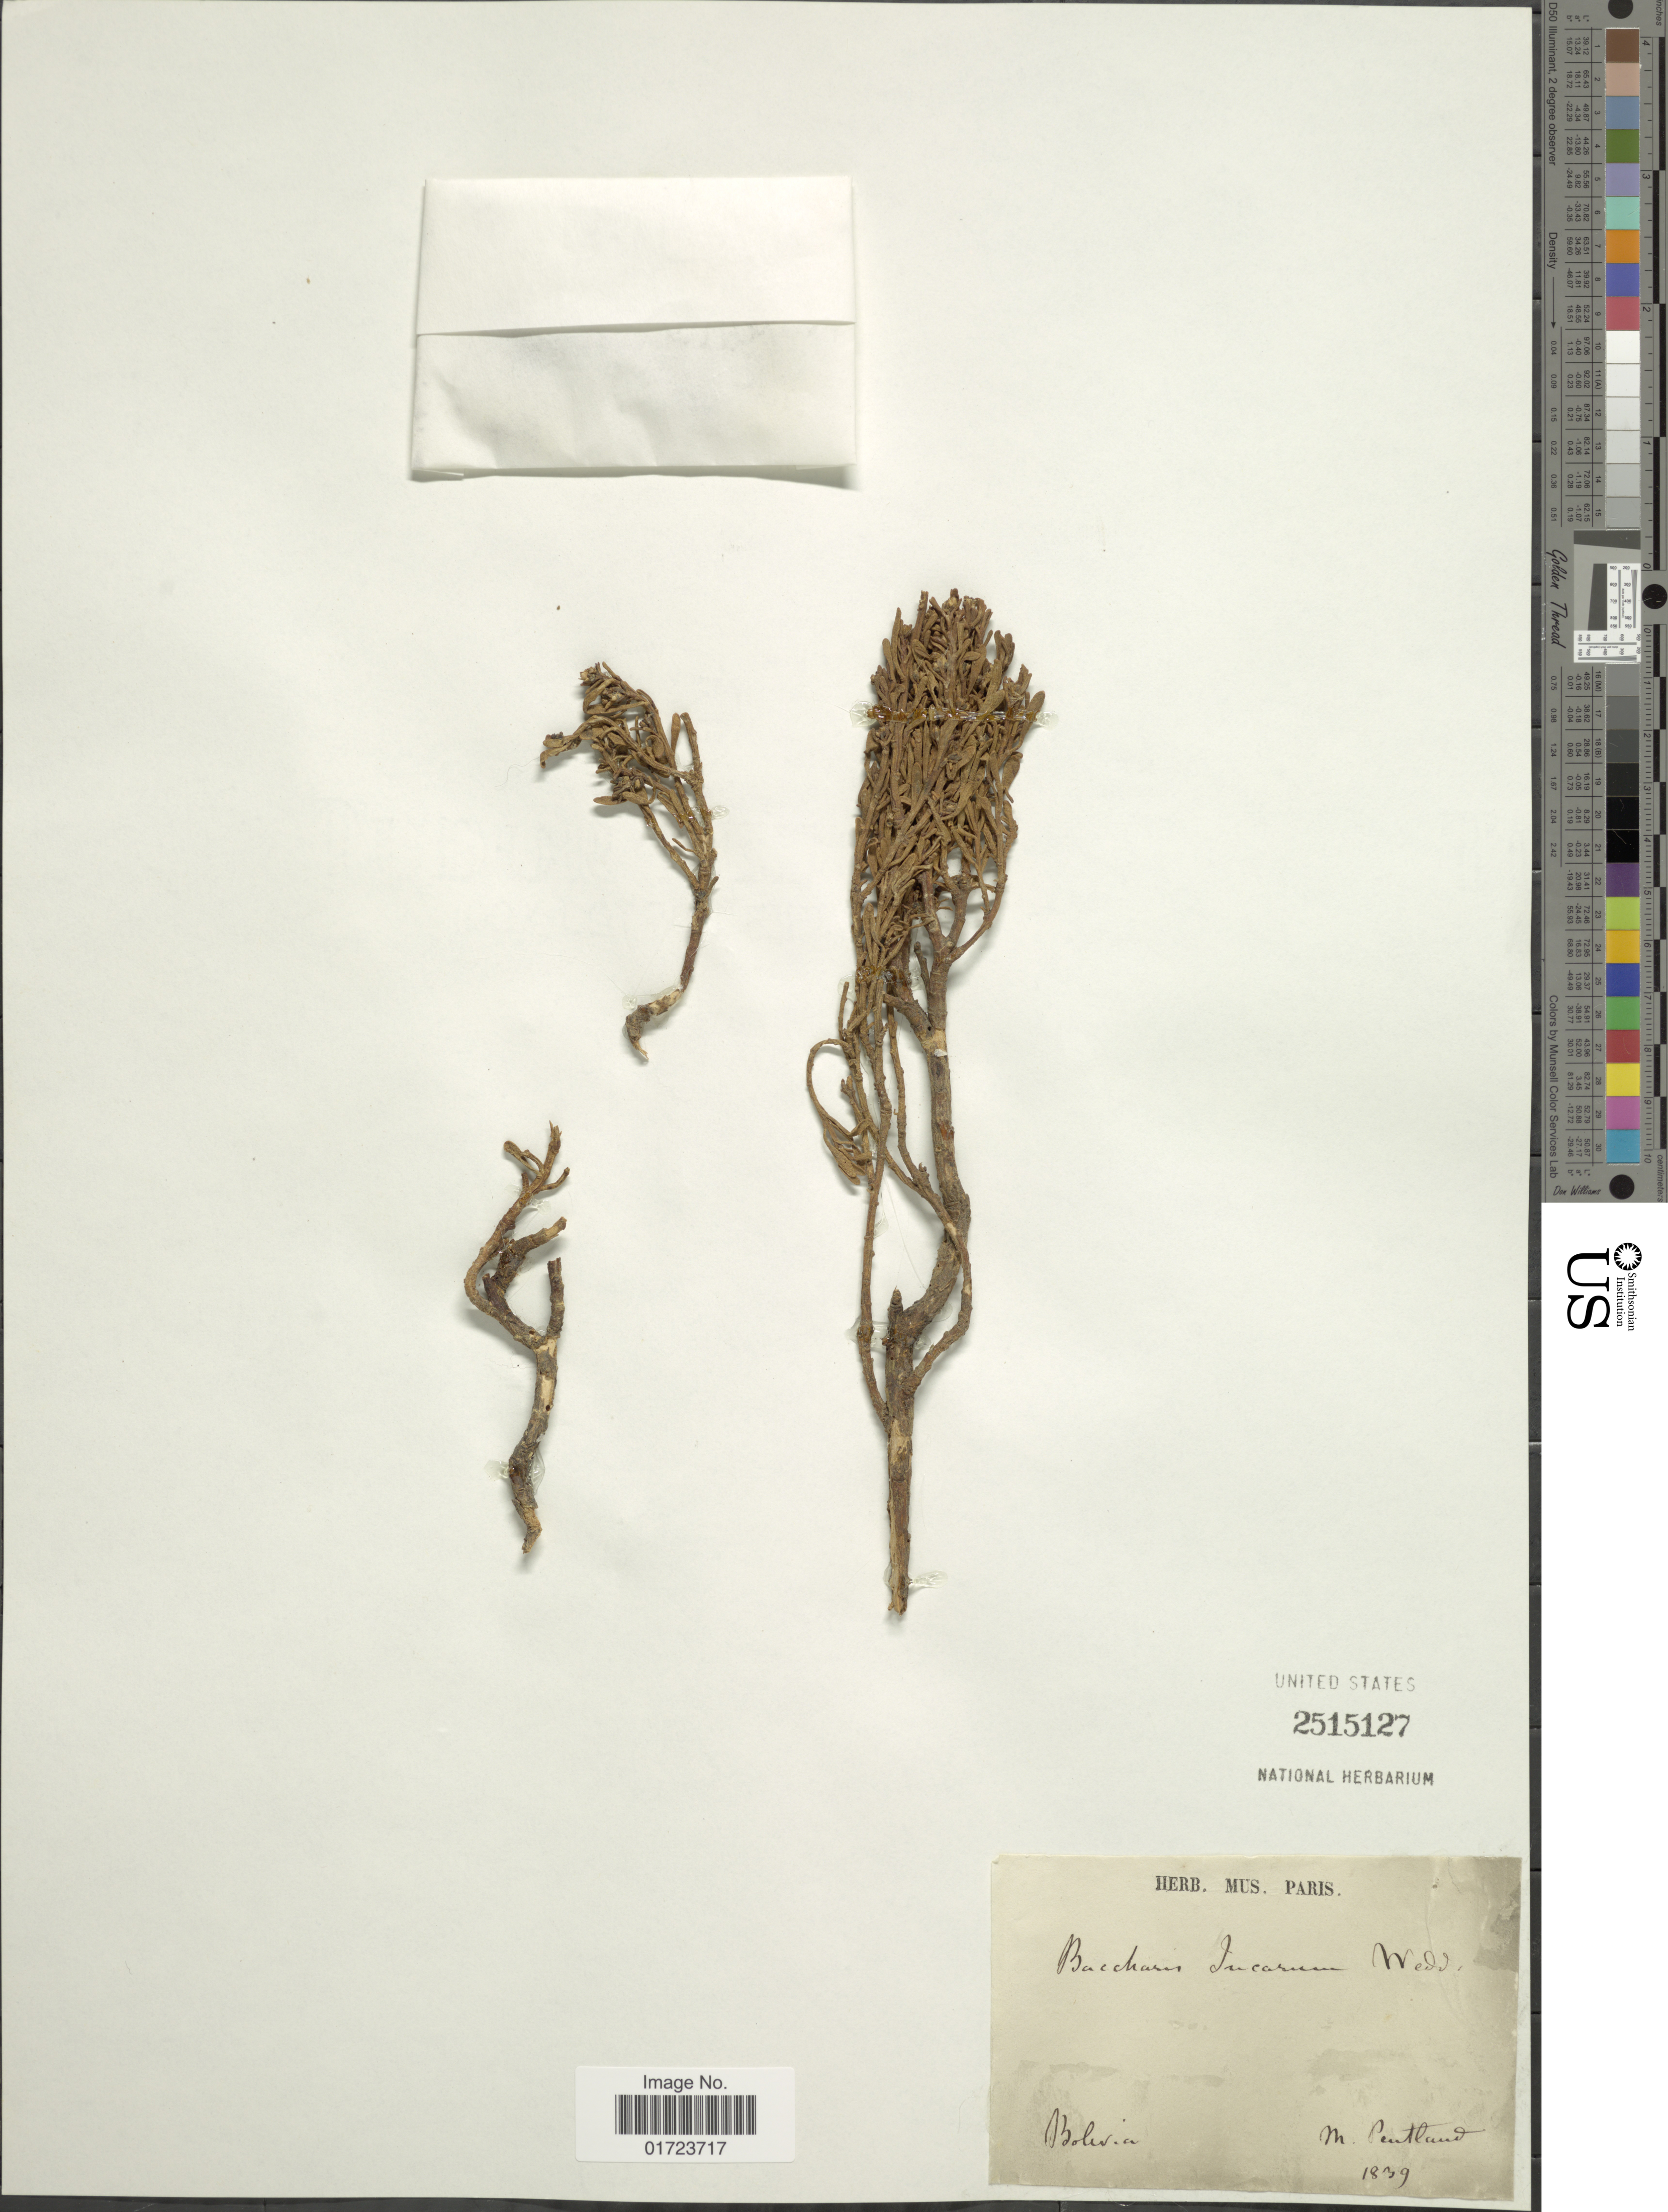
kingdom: Plantae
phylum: Tracheophyta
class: Magnoliopsida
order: Asterales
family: Asteraceae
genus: Baccharis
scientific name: Baccharis tola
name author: Phil.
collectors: M. Pentland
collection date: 1839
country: Bolivia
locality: Bolivia.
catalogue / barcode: US 2515127